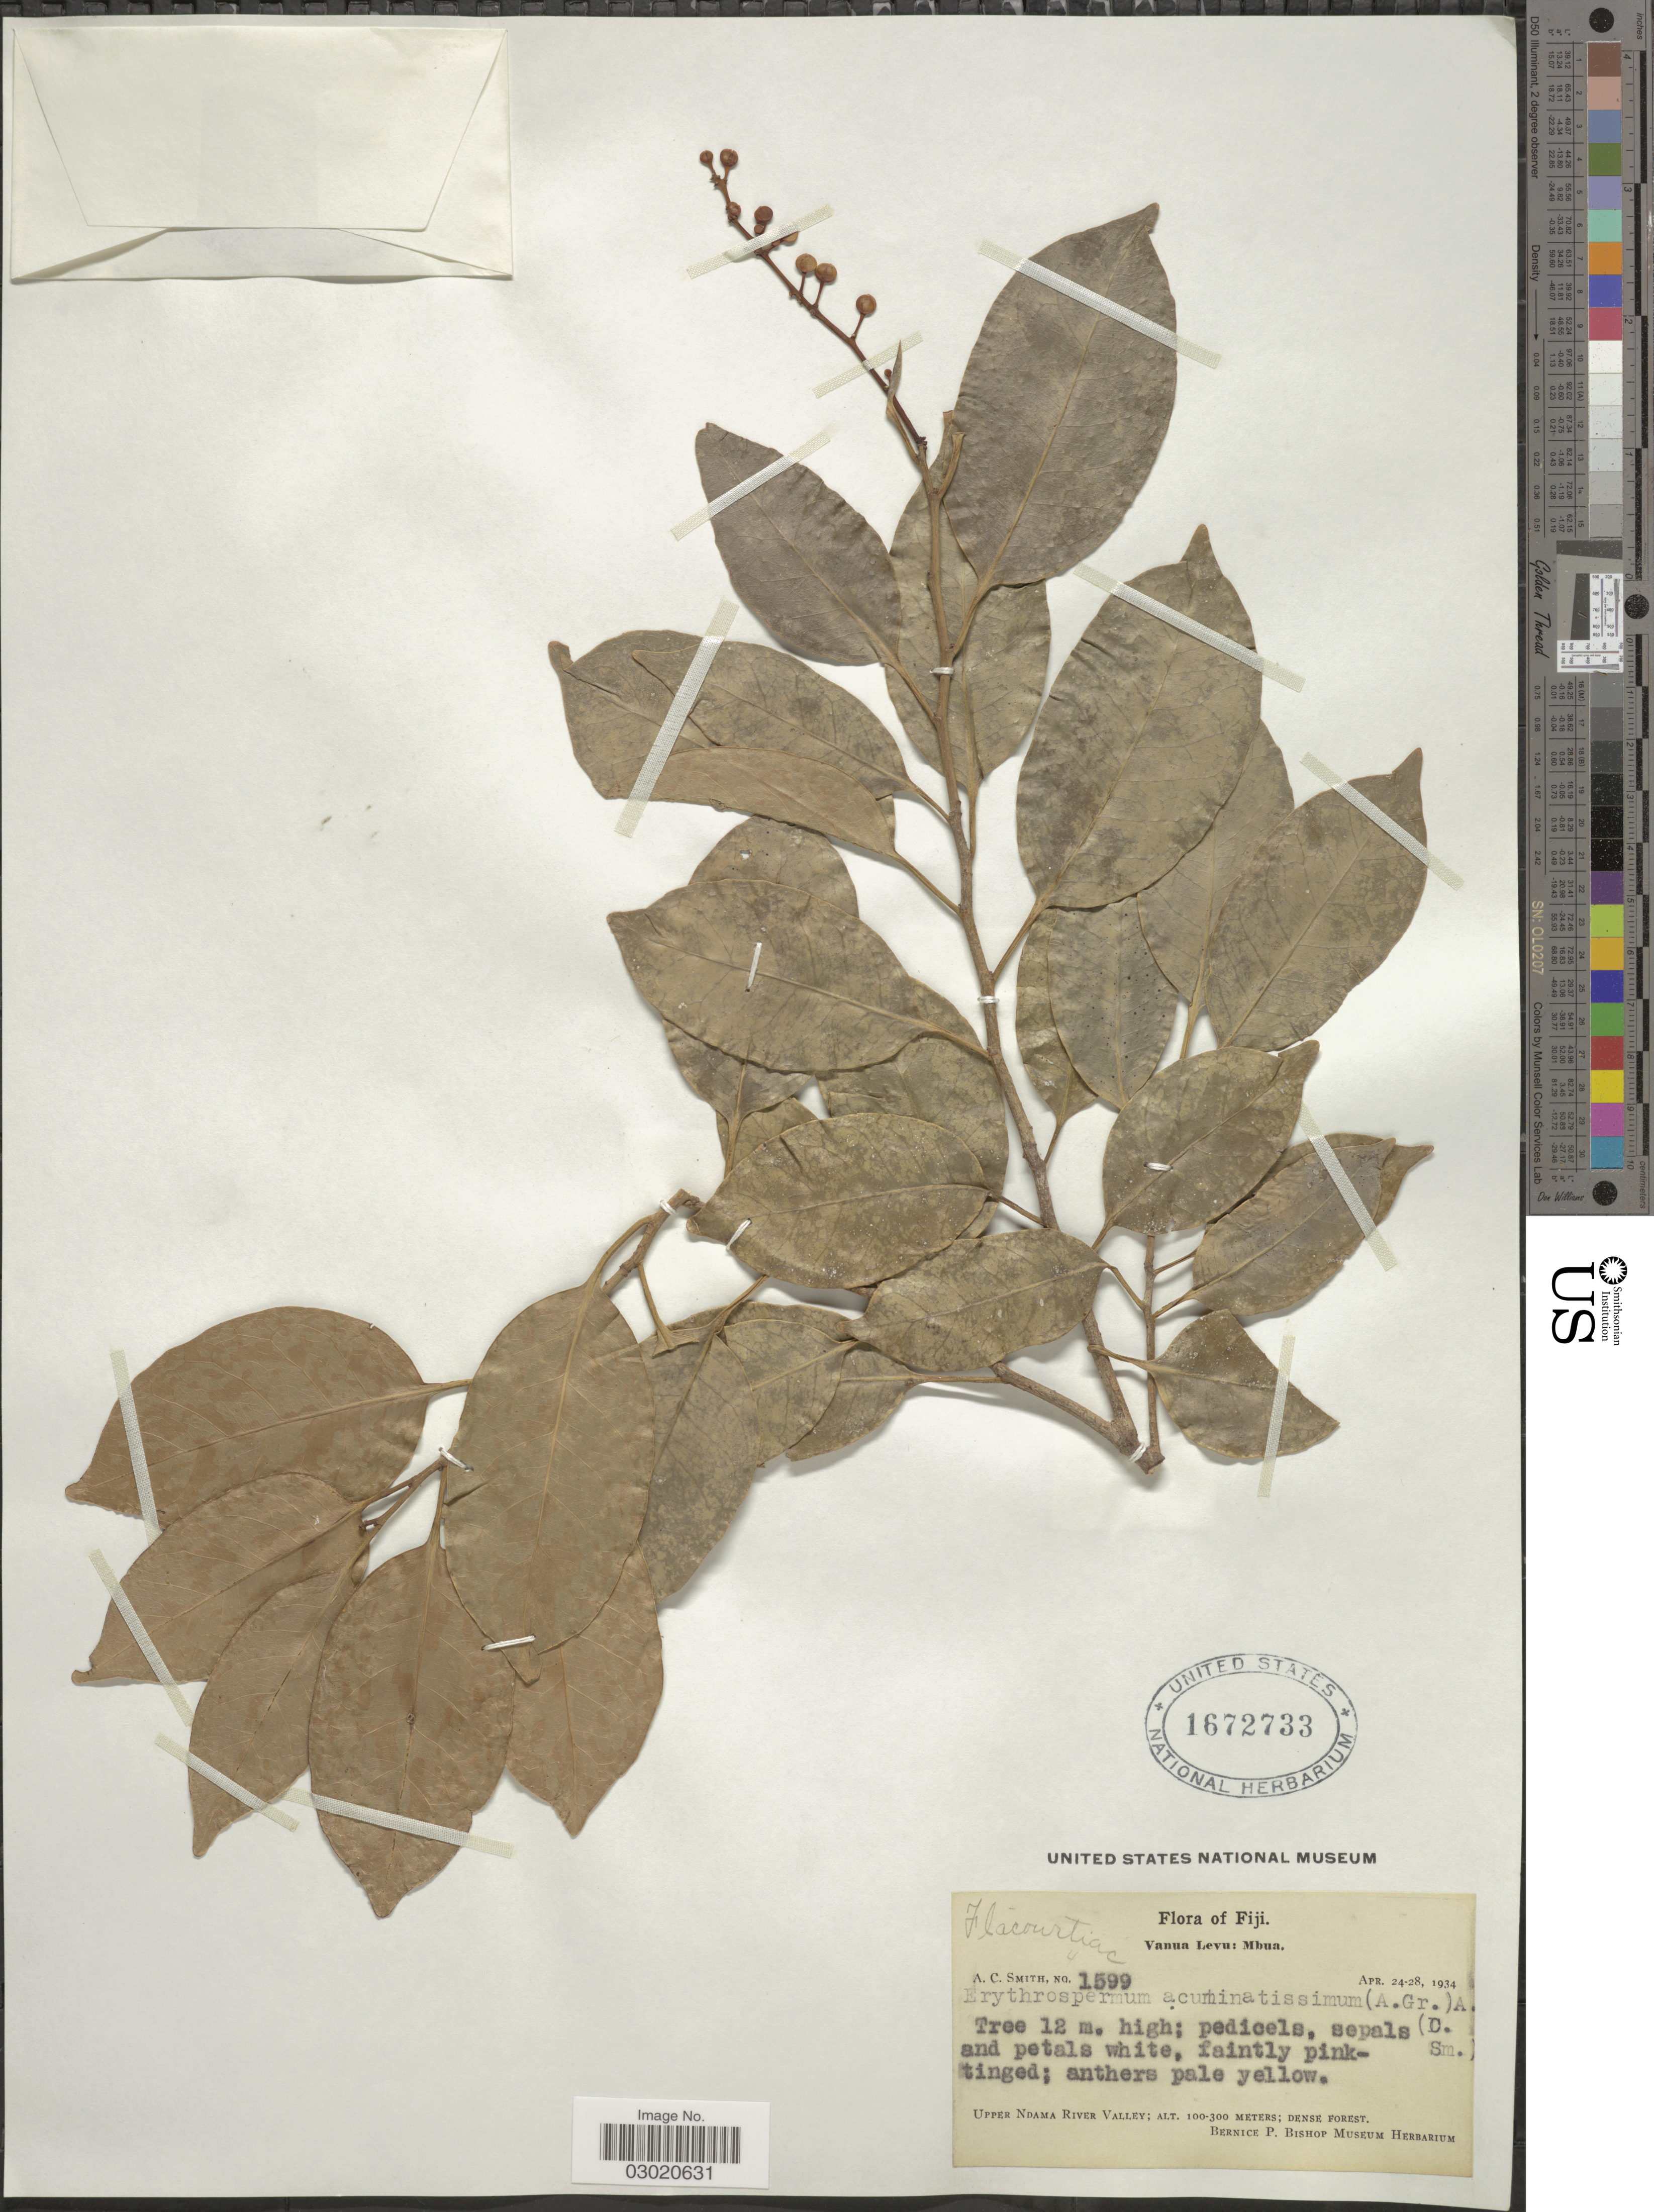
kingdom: Plantae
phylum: Tracheophyta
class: Magnoliopsida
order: Malpighiales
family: Achariaceae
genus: Erythrospermum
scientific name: Erythrospermum acuminatissimum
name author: (A. Gray) A.C. Sm.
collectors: A. C. Smith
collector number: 1599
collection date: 1934-04-24/1934-04-28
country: Fiji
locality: Vanua Levu: Mbua, Upper Ndama River Valley.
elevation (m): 100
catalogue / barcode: US 1672733